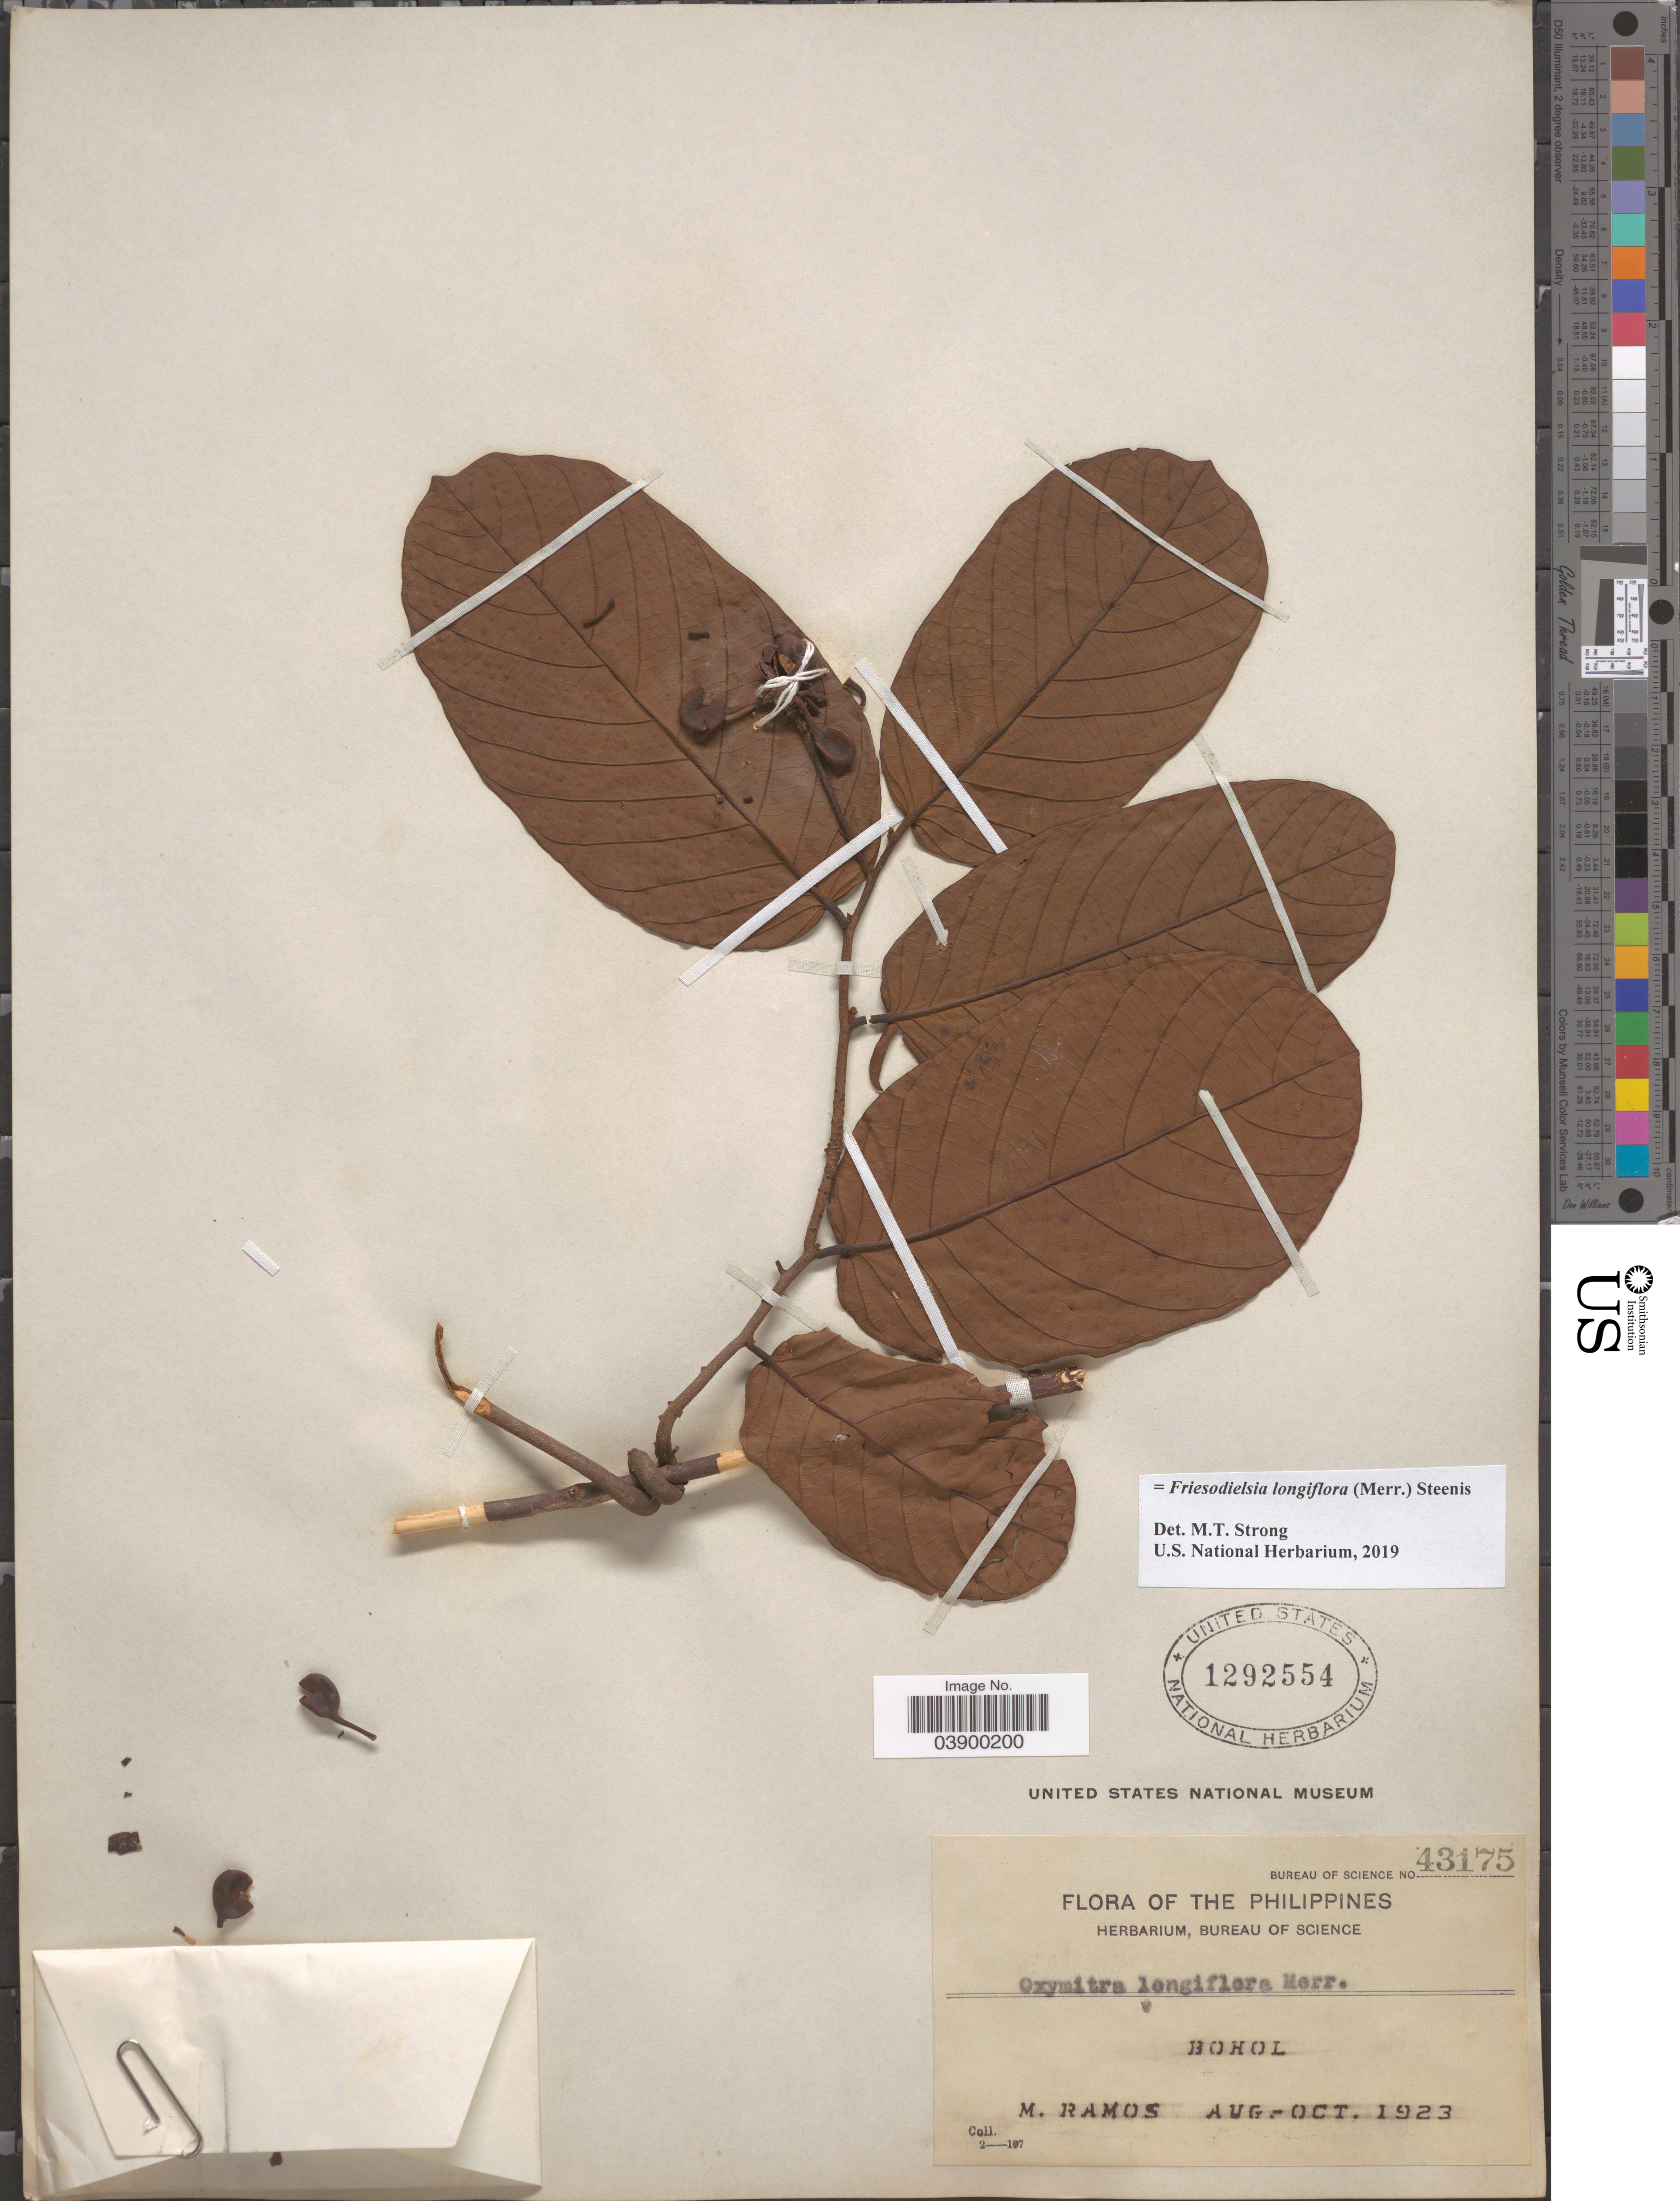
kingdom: Plantae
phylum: Tracheophyta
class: Magnoliopsida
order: Magnoliales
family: Annonaceae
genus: Friesodielsia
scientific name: Friesodielsia longiflora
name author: (Merr.) Steenis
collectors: M. Ramos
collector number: Bureau of Science 43175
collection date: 1923-08/1923-10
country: Philippines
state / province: Central Visayas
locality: Bohol.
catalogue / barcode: US 1292554